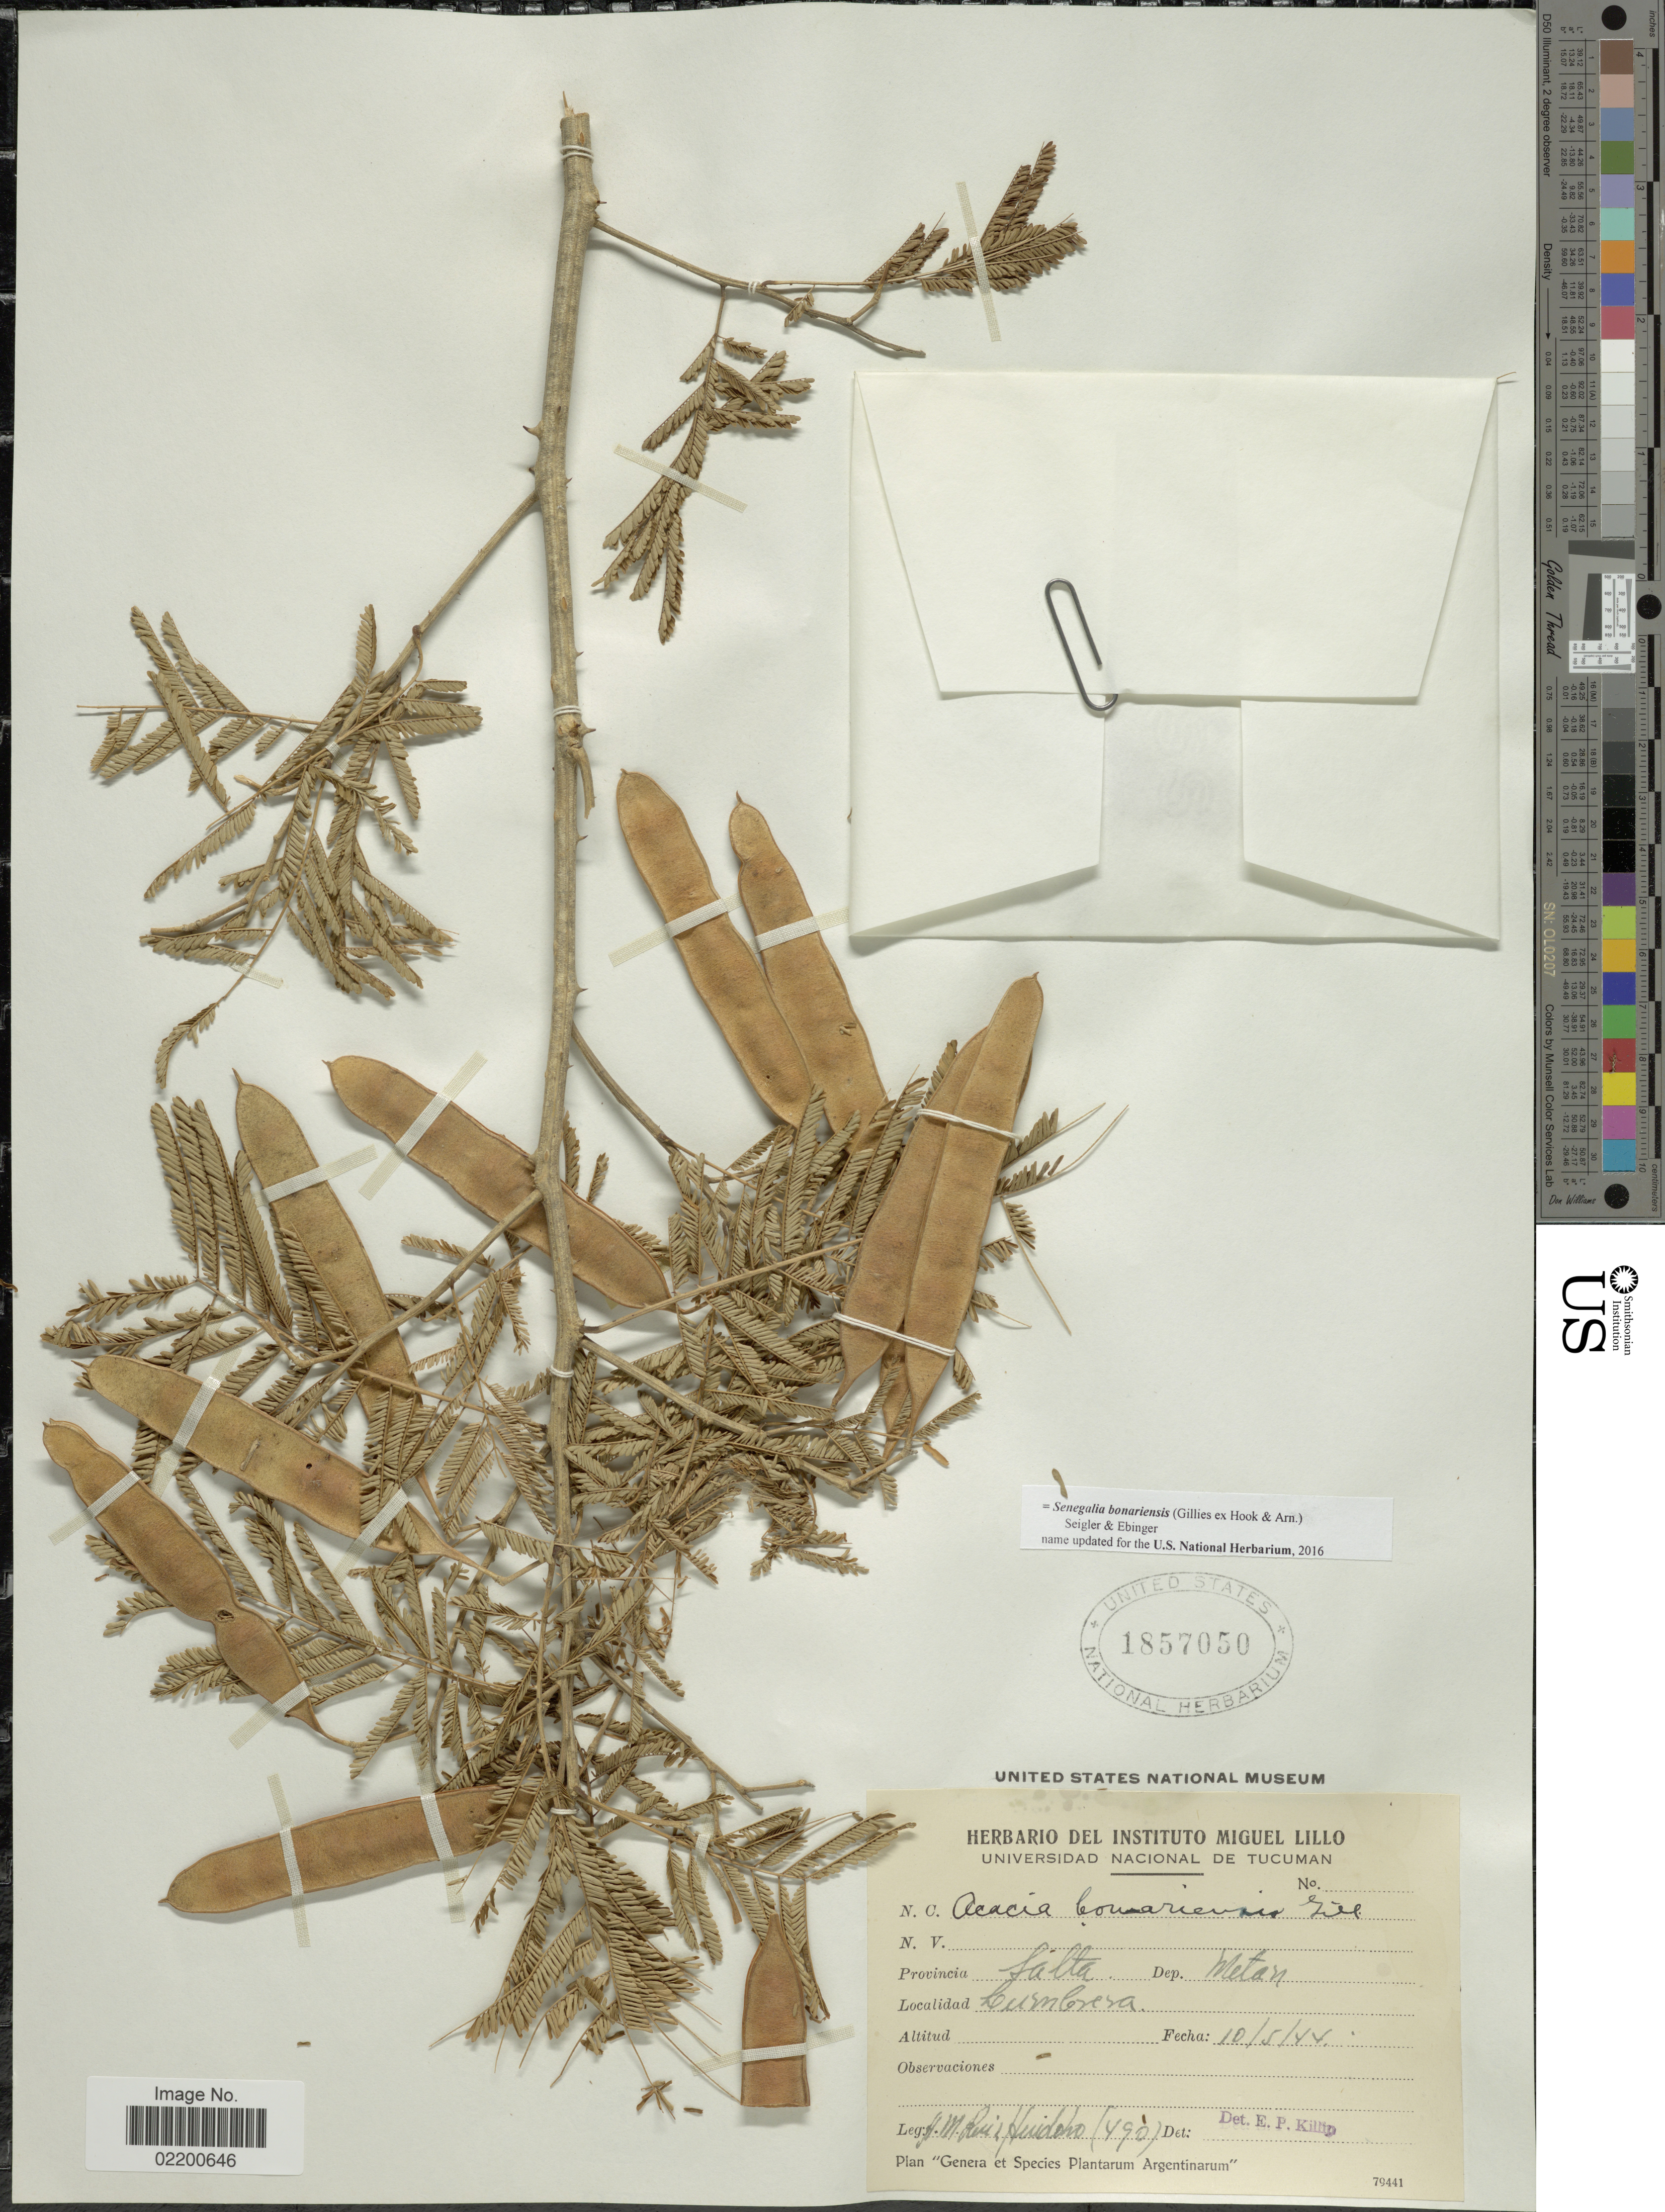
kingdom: Plantae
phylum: Tracheophyta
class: Magnoliopsida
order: Fabales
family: Fabaceae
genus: Senegalia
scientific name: Senegalia bonariensis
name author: (Gillies ex Hook. & Arn.) Seigler & Ebinger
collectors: A. M. R. Huidobro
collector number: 490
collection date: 1944-05-10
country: Argentina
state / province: Salta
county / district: Metán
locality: Cumbrera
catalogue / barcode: US 1857050